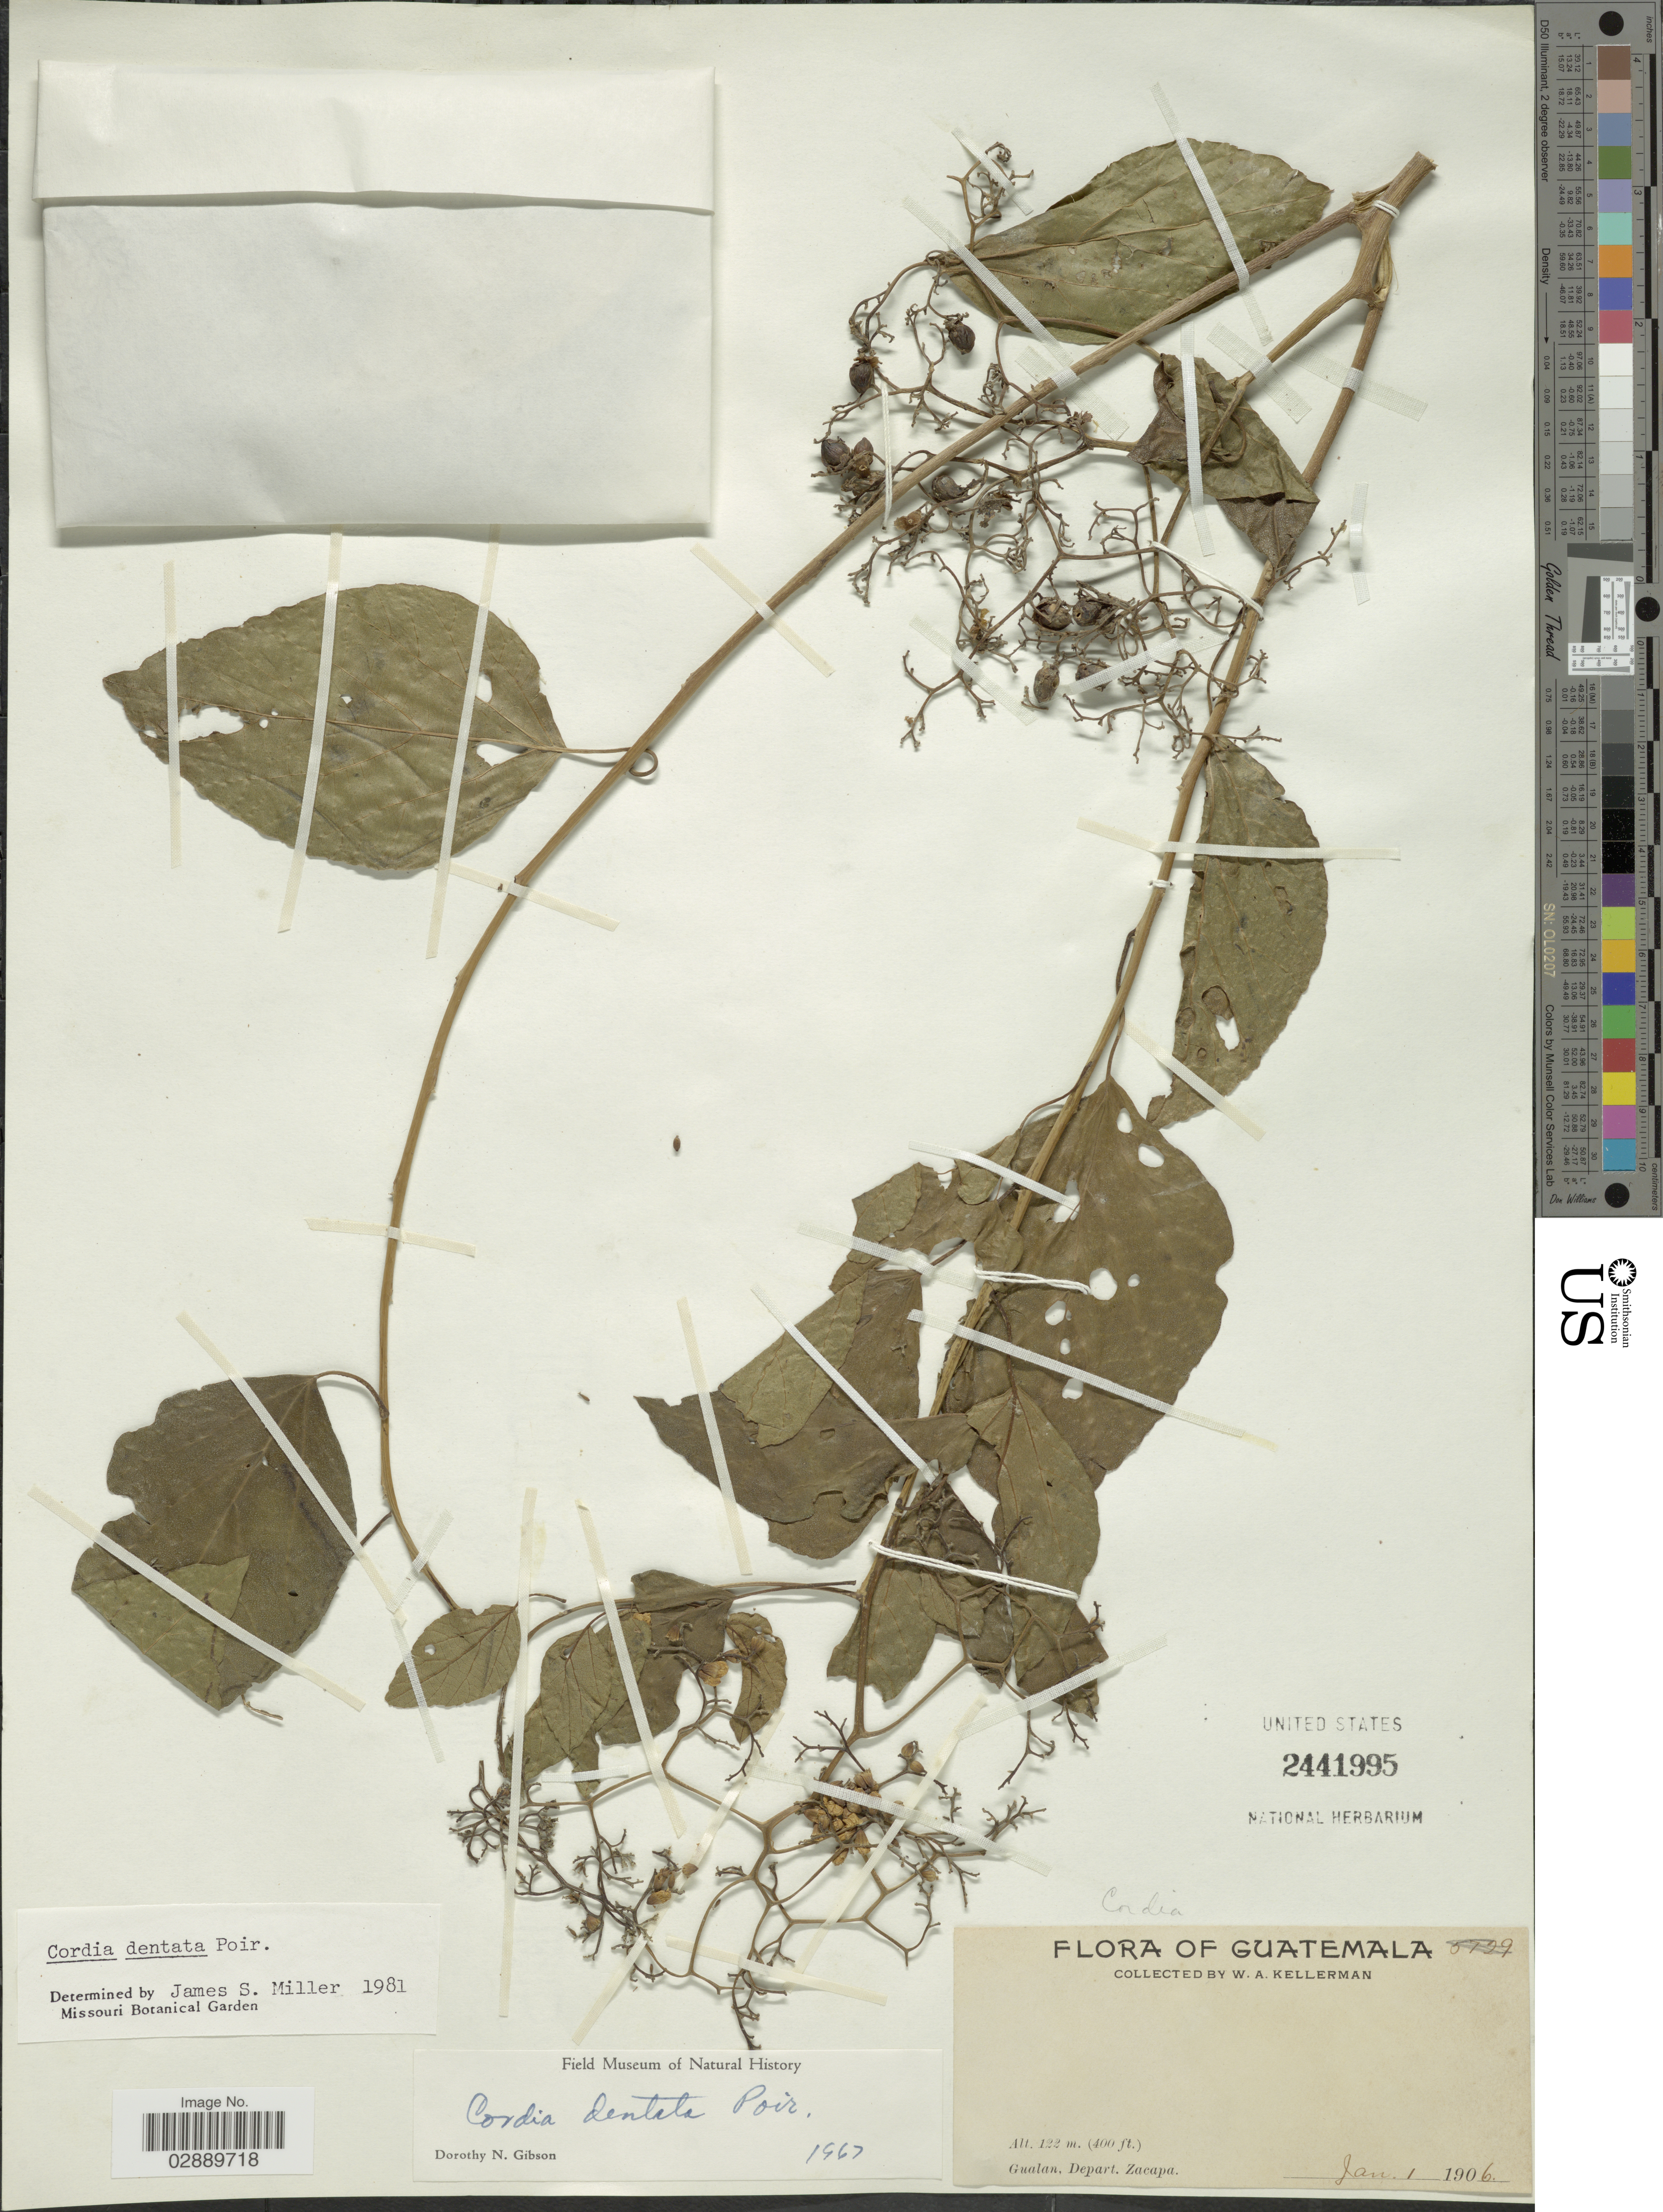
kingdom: Plantae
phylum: Tracheophyta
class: Magnoliopsida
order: Boraginales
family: Cordiaceae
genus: Cordia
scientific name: Cordia dentata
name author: Poir.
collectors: W. Kellerman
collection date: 1906-01-01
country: Guatemala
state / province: Zacapa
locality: Gualan, Depart. Zacapa.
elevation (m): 122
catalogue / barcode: US 2441995